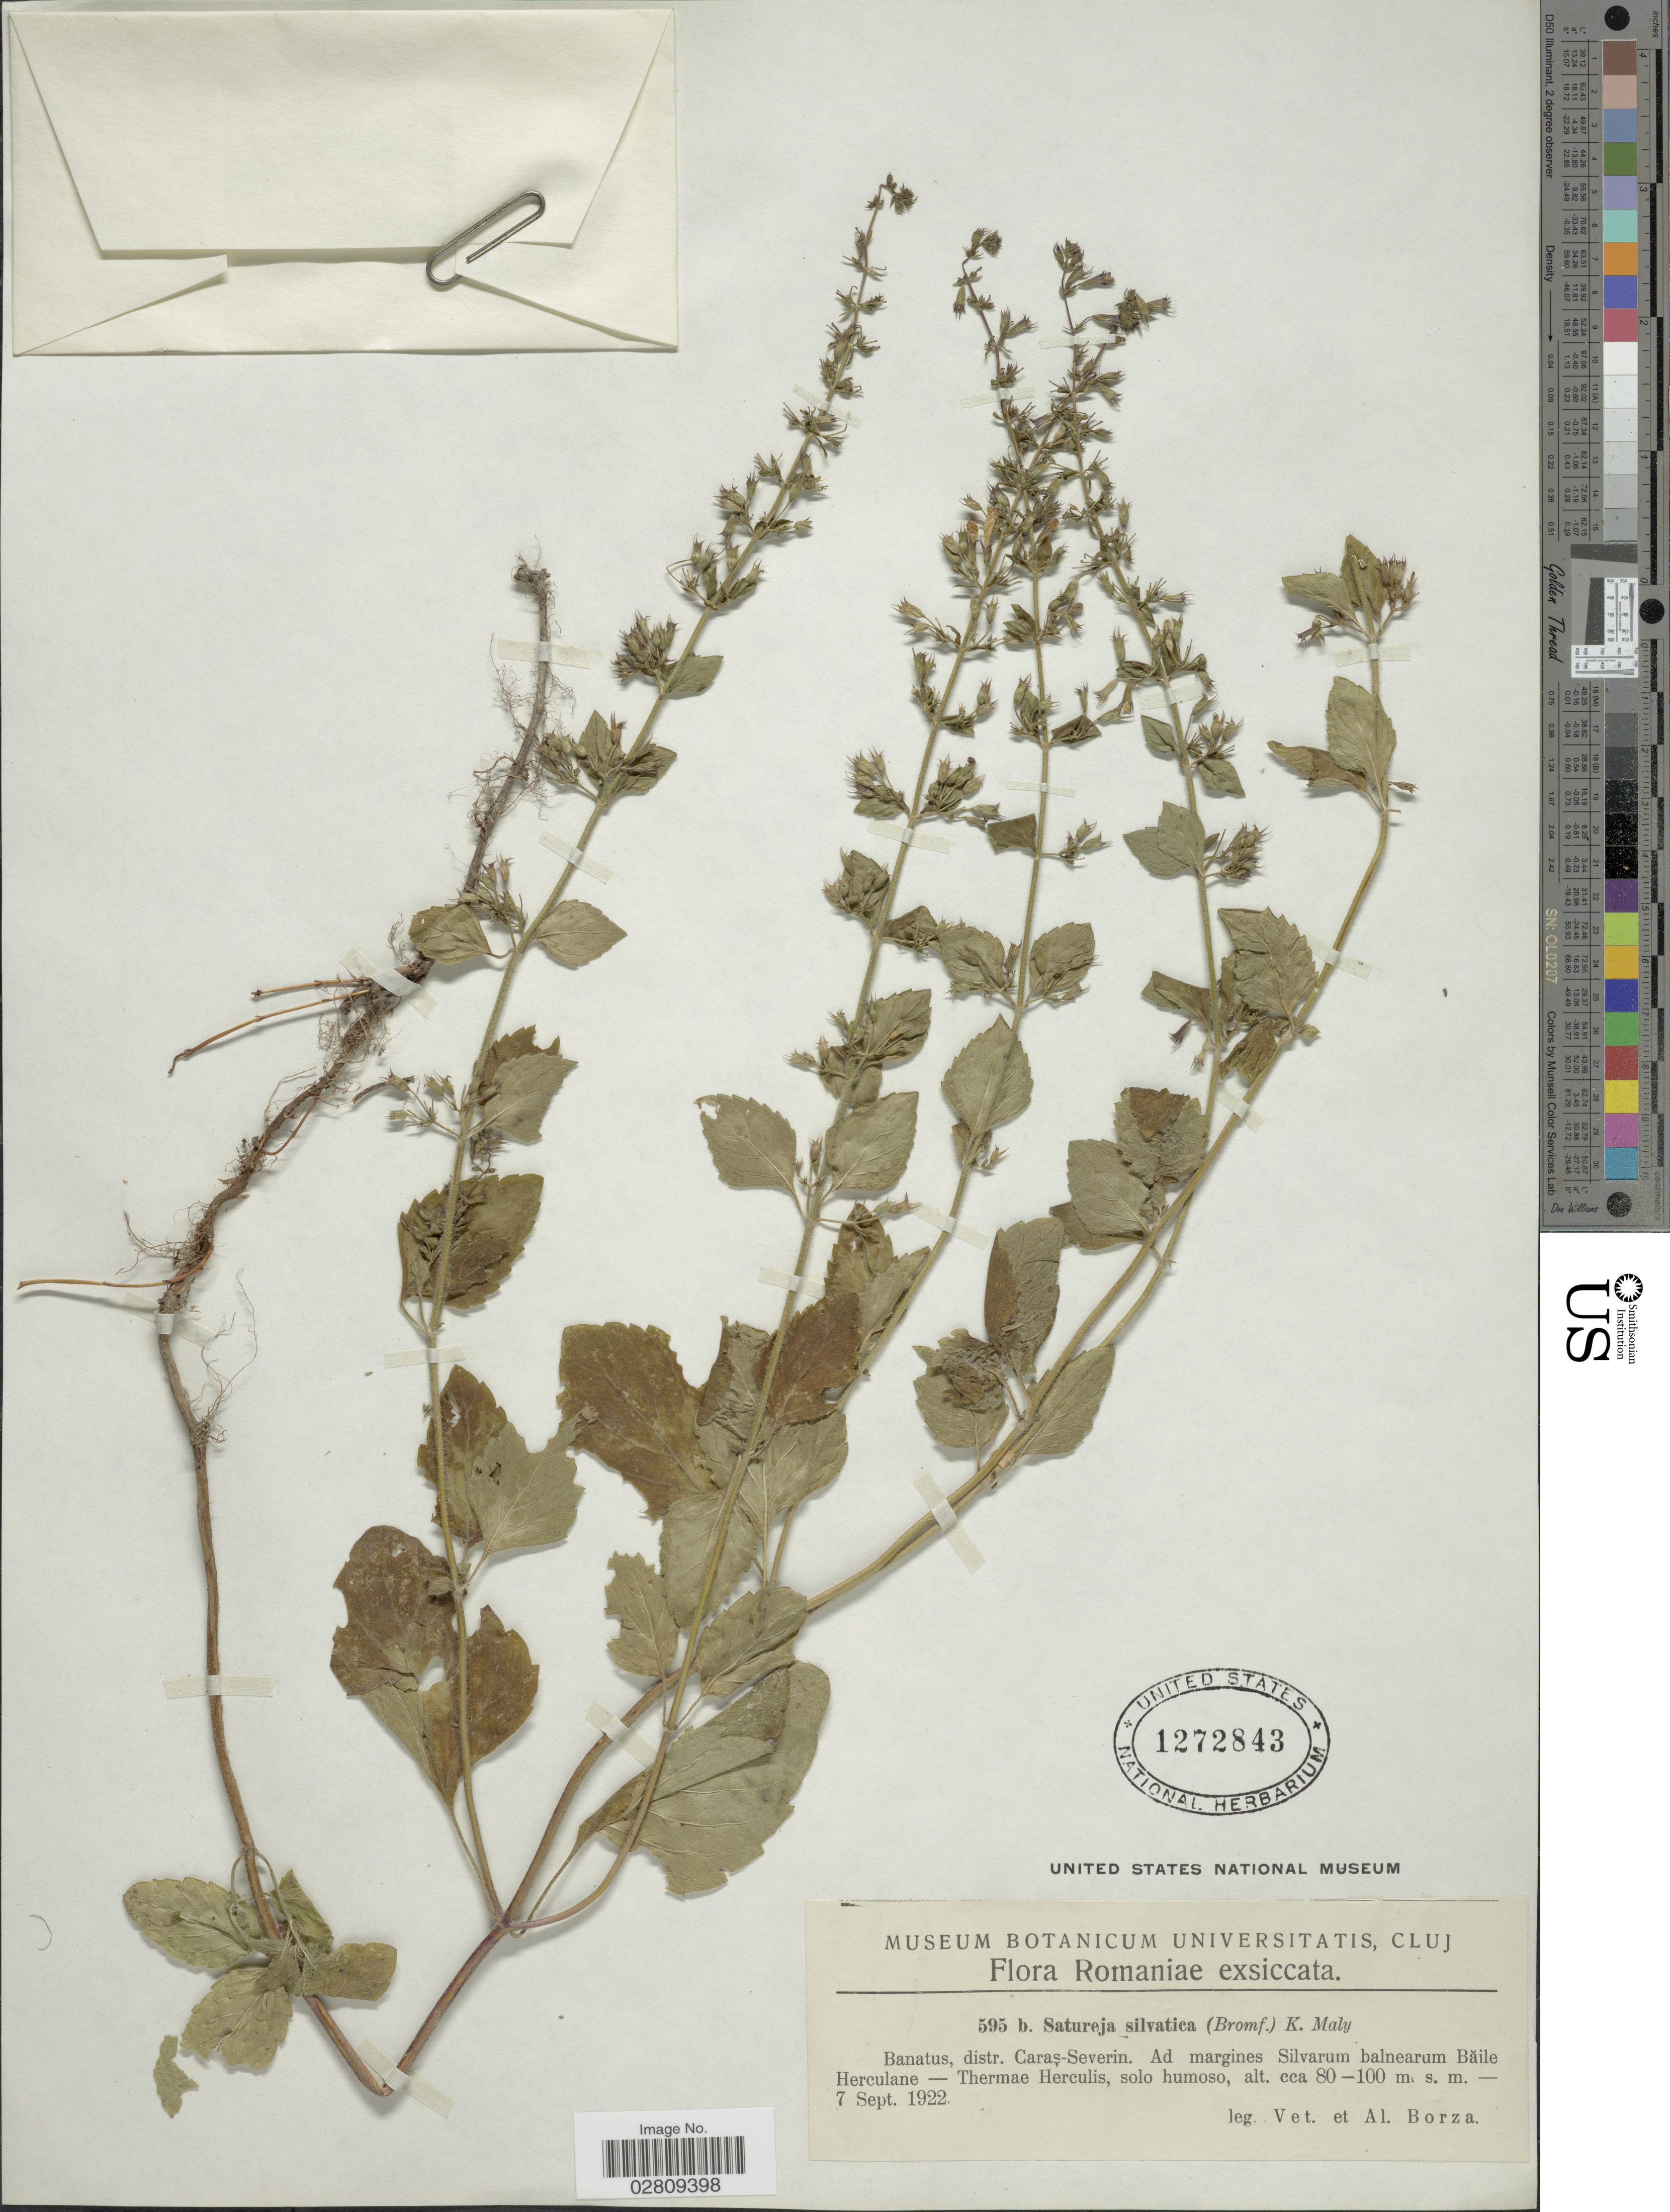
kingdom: Plantae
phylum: Tracheophyta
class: Magnoliopsida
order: Lamiales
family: Lamiaceae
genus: Satureja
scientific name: Satureja silvatica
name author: K. Malý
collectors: V. Borza & A. Borza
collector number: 595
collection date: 1922-09-07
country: Romania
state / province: Caras-Severin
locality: Romaniae. Banatus, distr. Caras-Severin. Ad margines Silvarum balnearum Băile Herculane - Thermae Herculis, solo humoso.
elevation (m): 80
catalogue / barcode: US 1272843